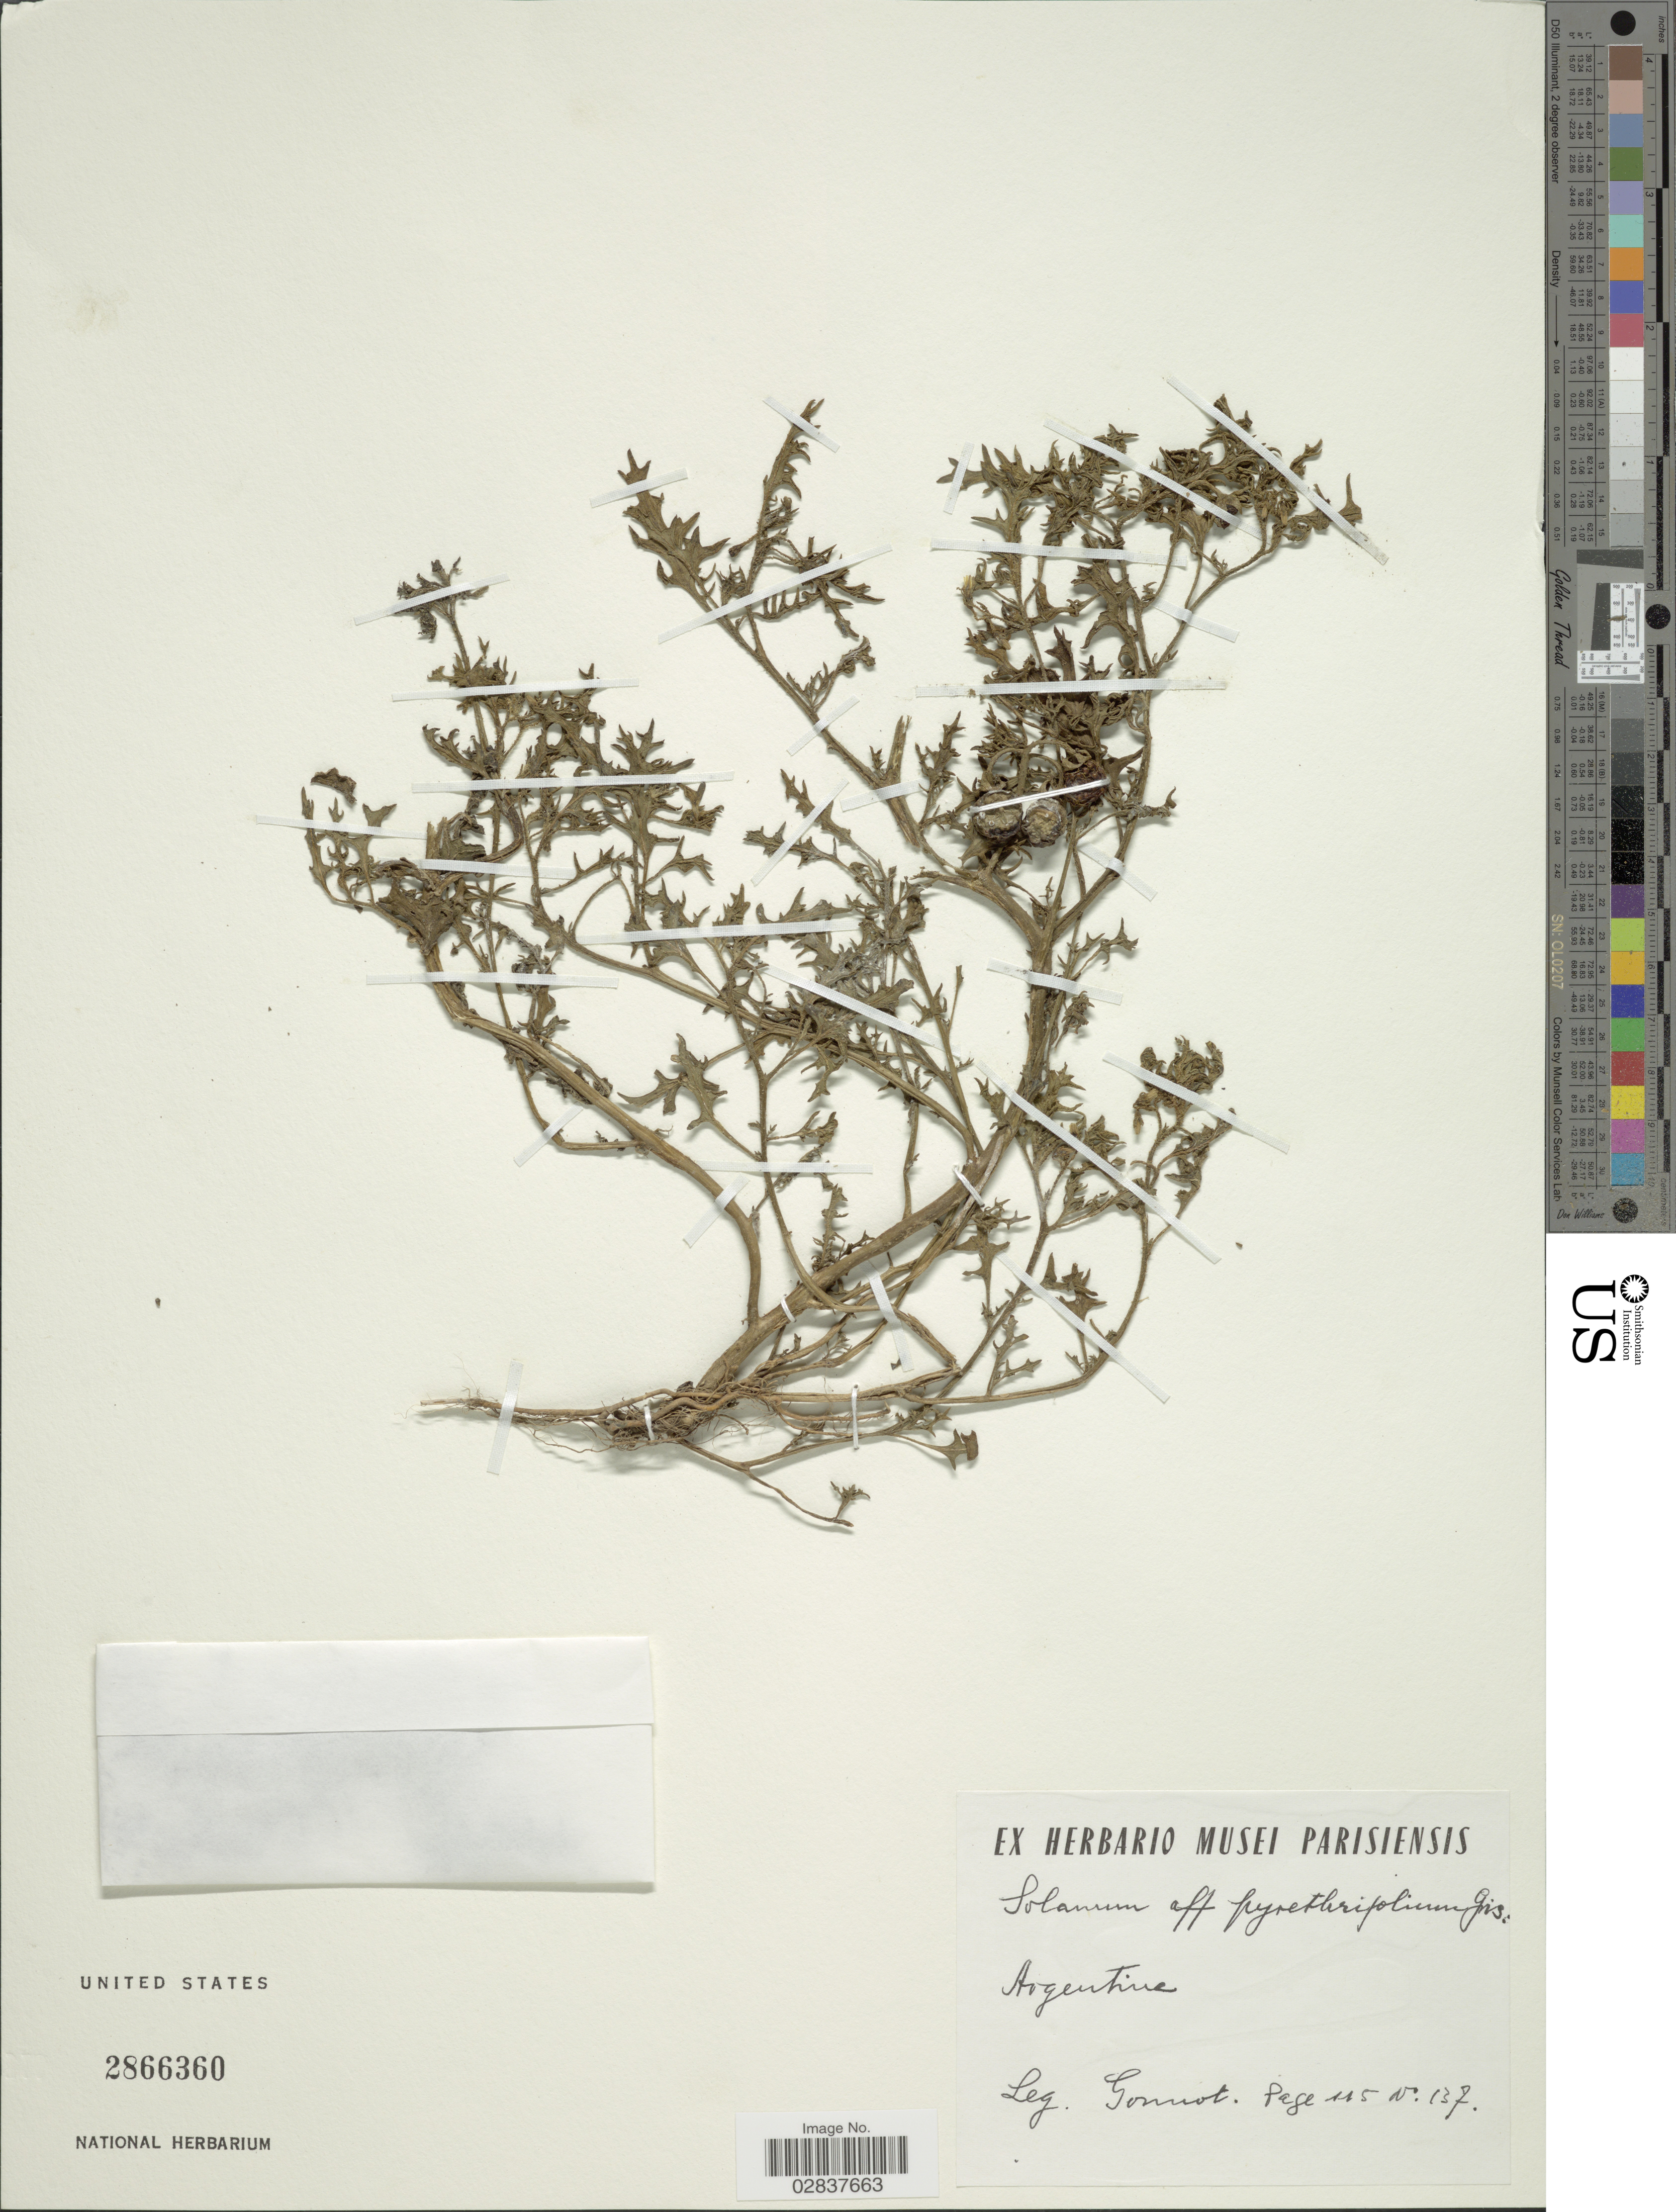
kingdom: Plantae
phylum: Tracheophyta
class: Magnoliopsida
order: Solanales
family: Solanaceae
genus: Solanum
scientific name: Solanum pyrethrifolium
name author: Griseb.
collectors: Gonnot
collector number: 137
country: Argentina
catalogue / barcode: US 2866360